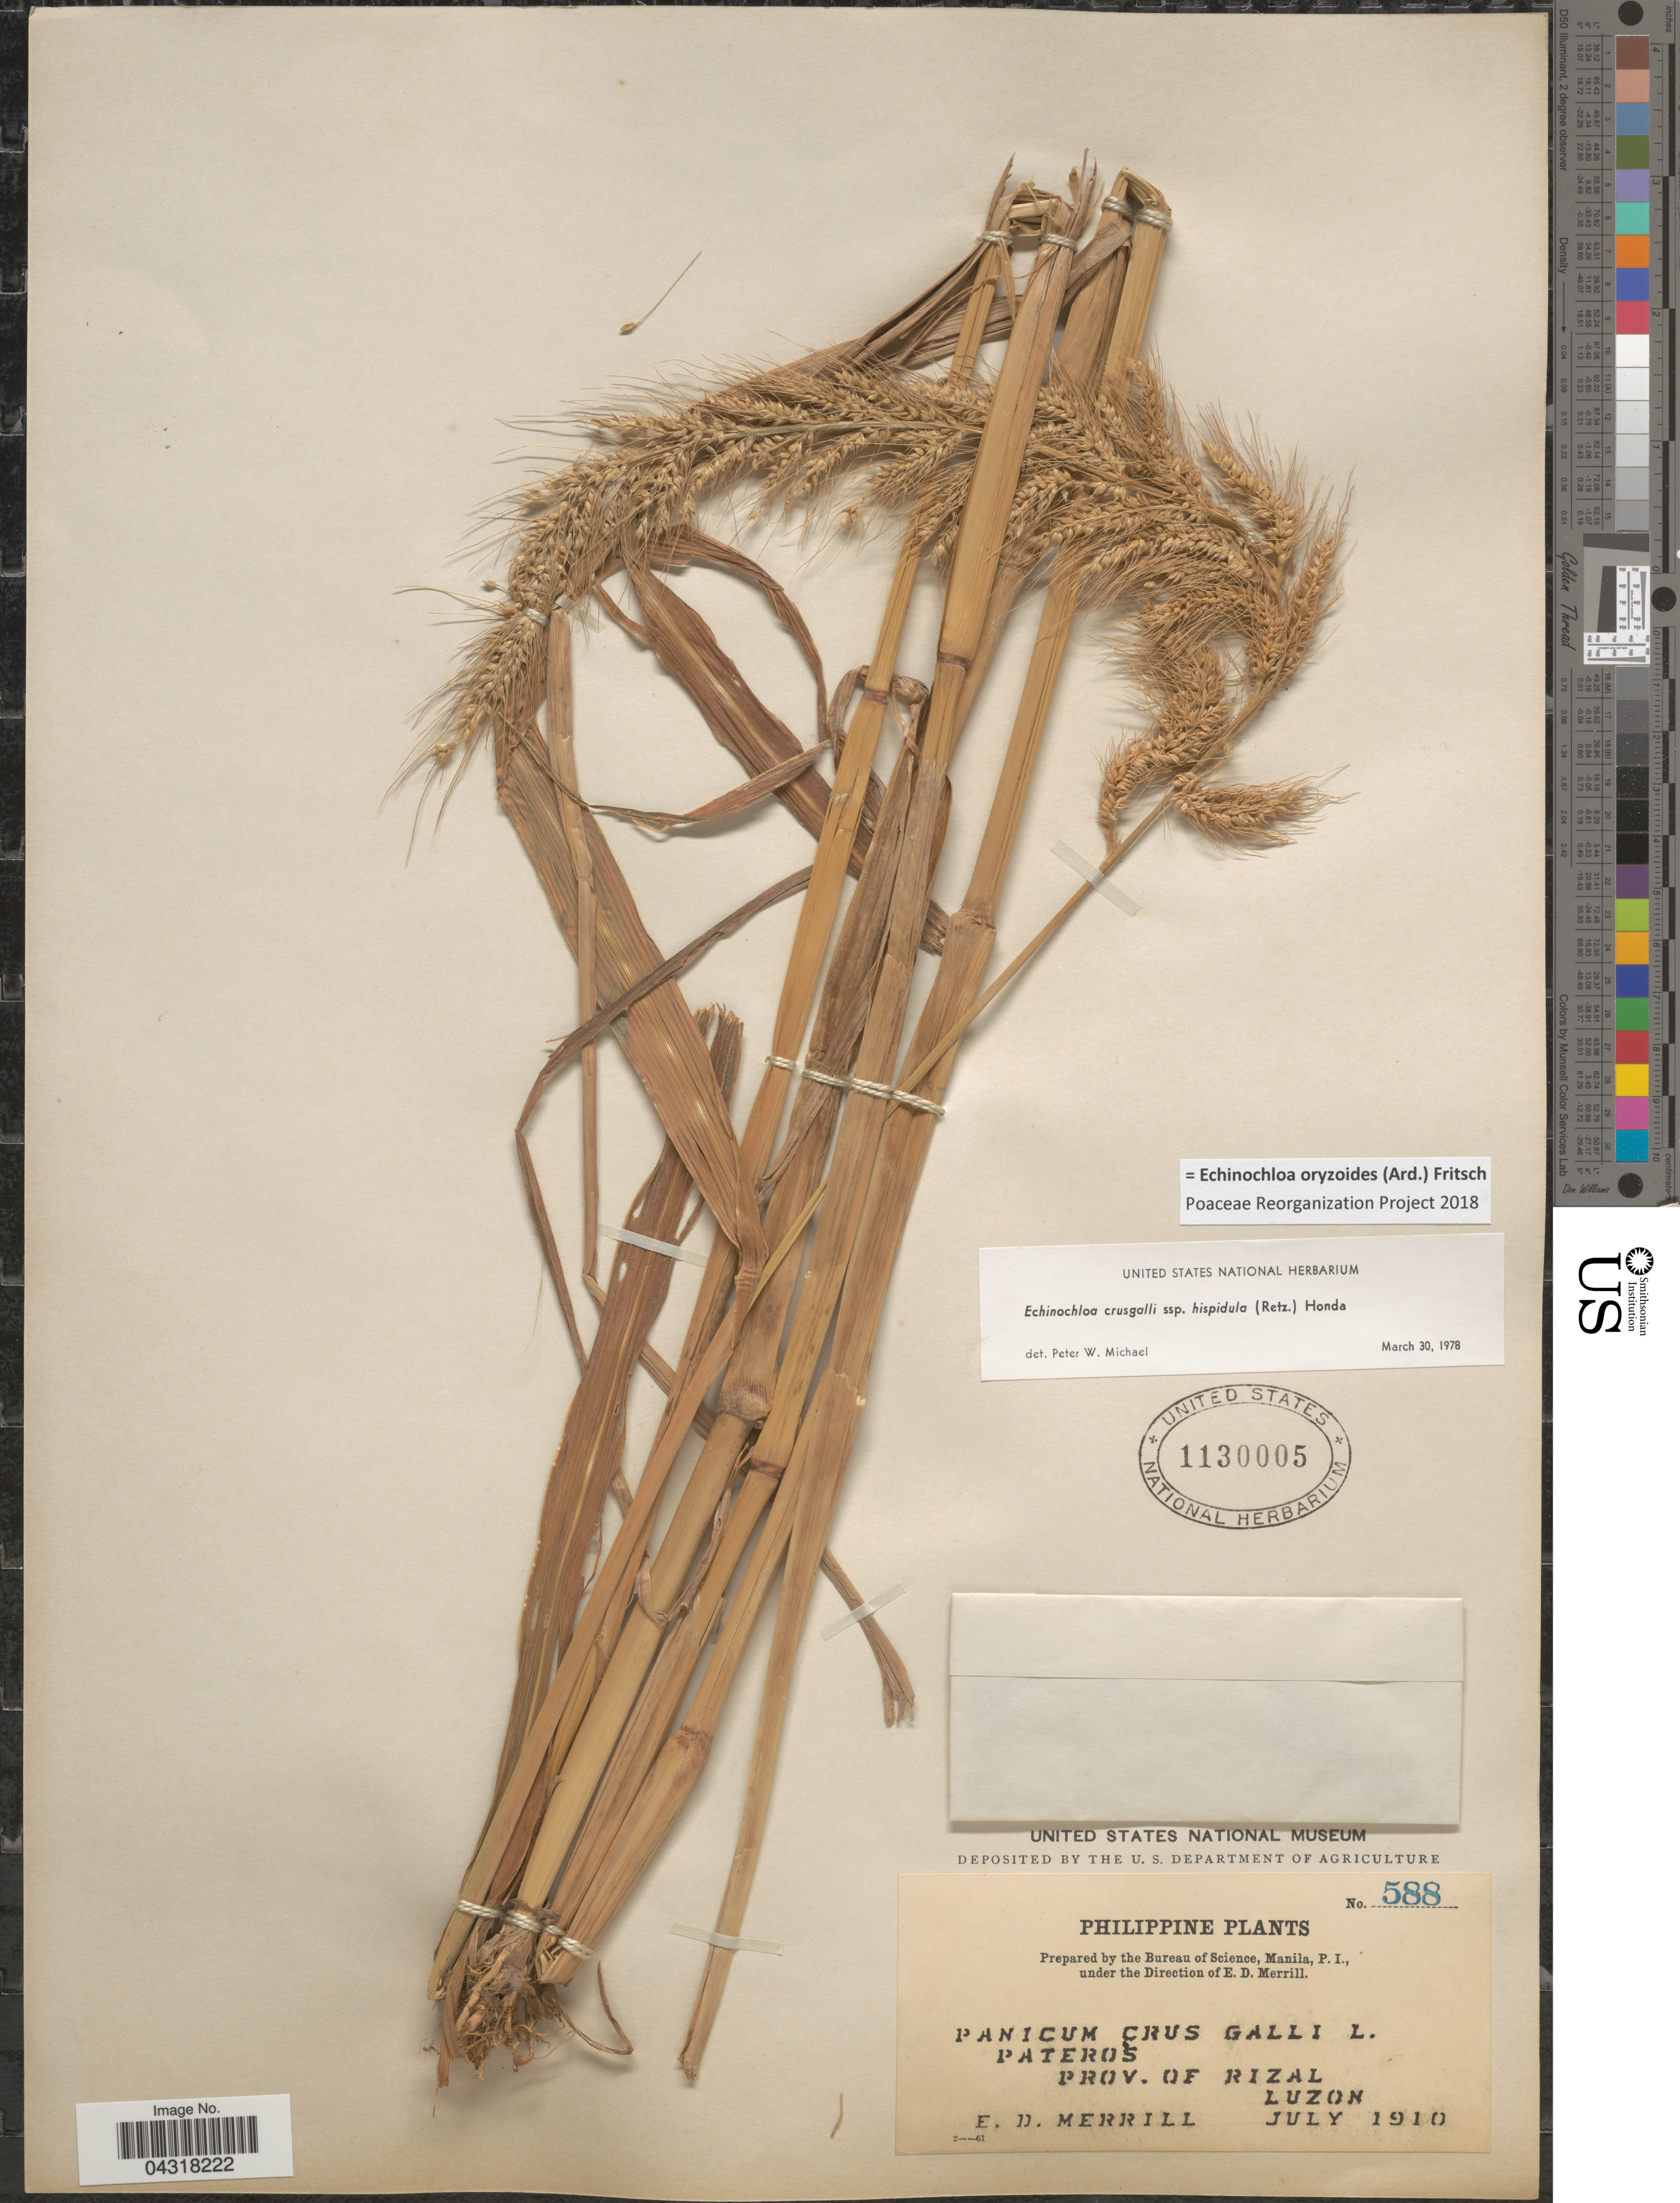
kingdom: Plantae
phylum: Tracheophyta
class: Liliopsida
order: Poales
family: Poaceae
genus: Echinochloa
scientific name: Echinochloa oryzoides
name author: (Ard.) Fritsch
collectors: E. D. Merrill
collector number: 588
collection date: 1910-07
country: Philippines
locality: Pateros. Prov. of Rizal.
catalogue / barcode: US 1130005